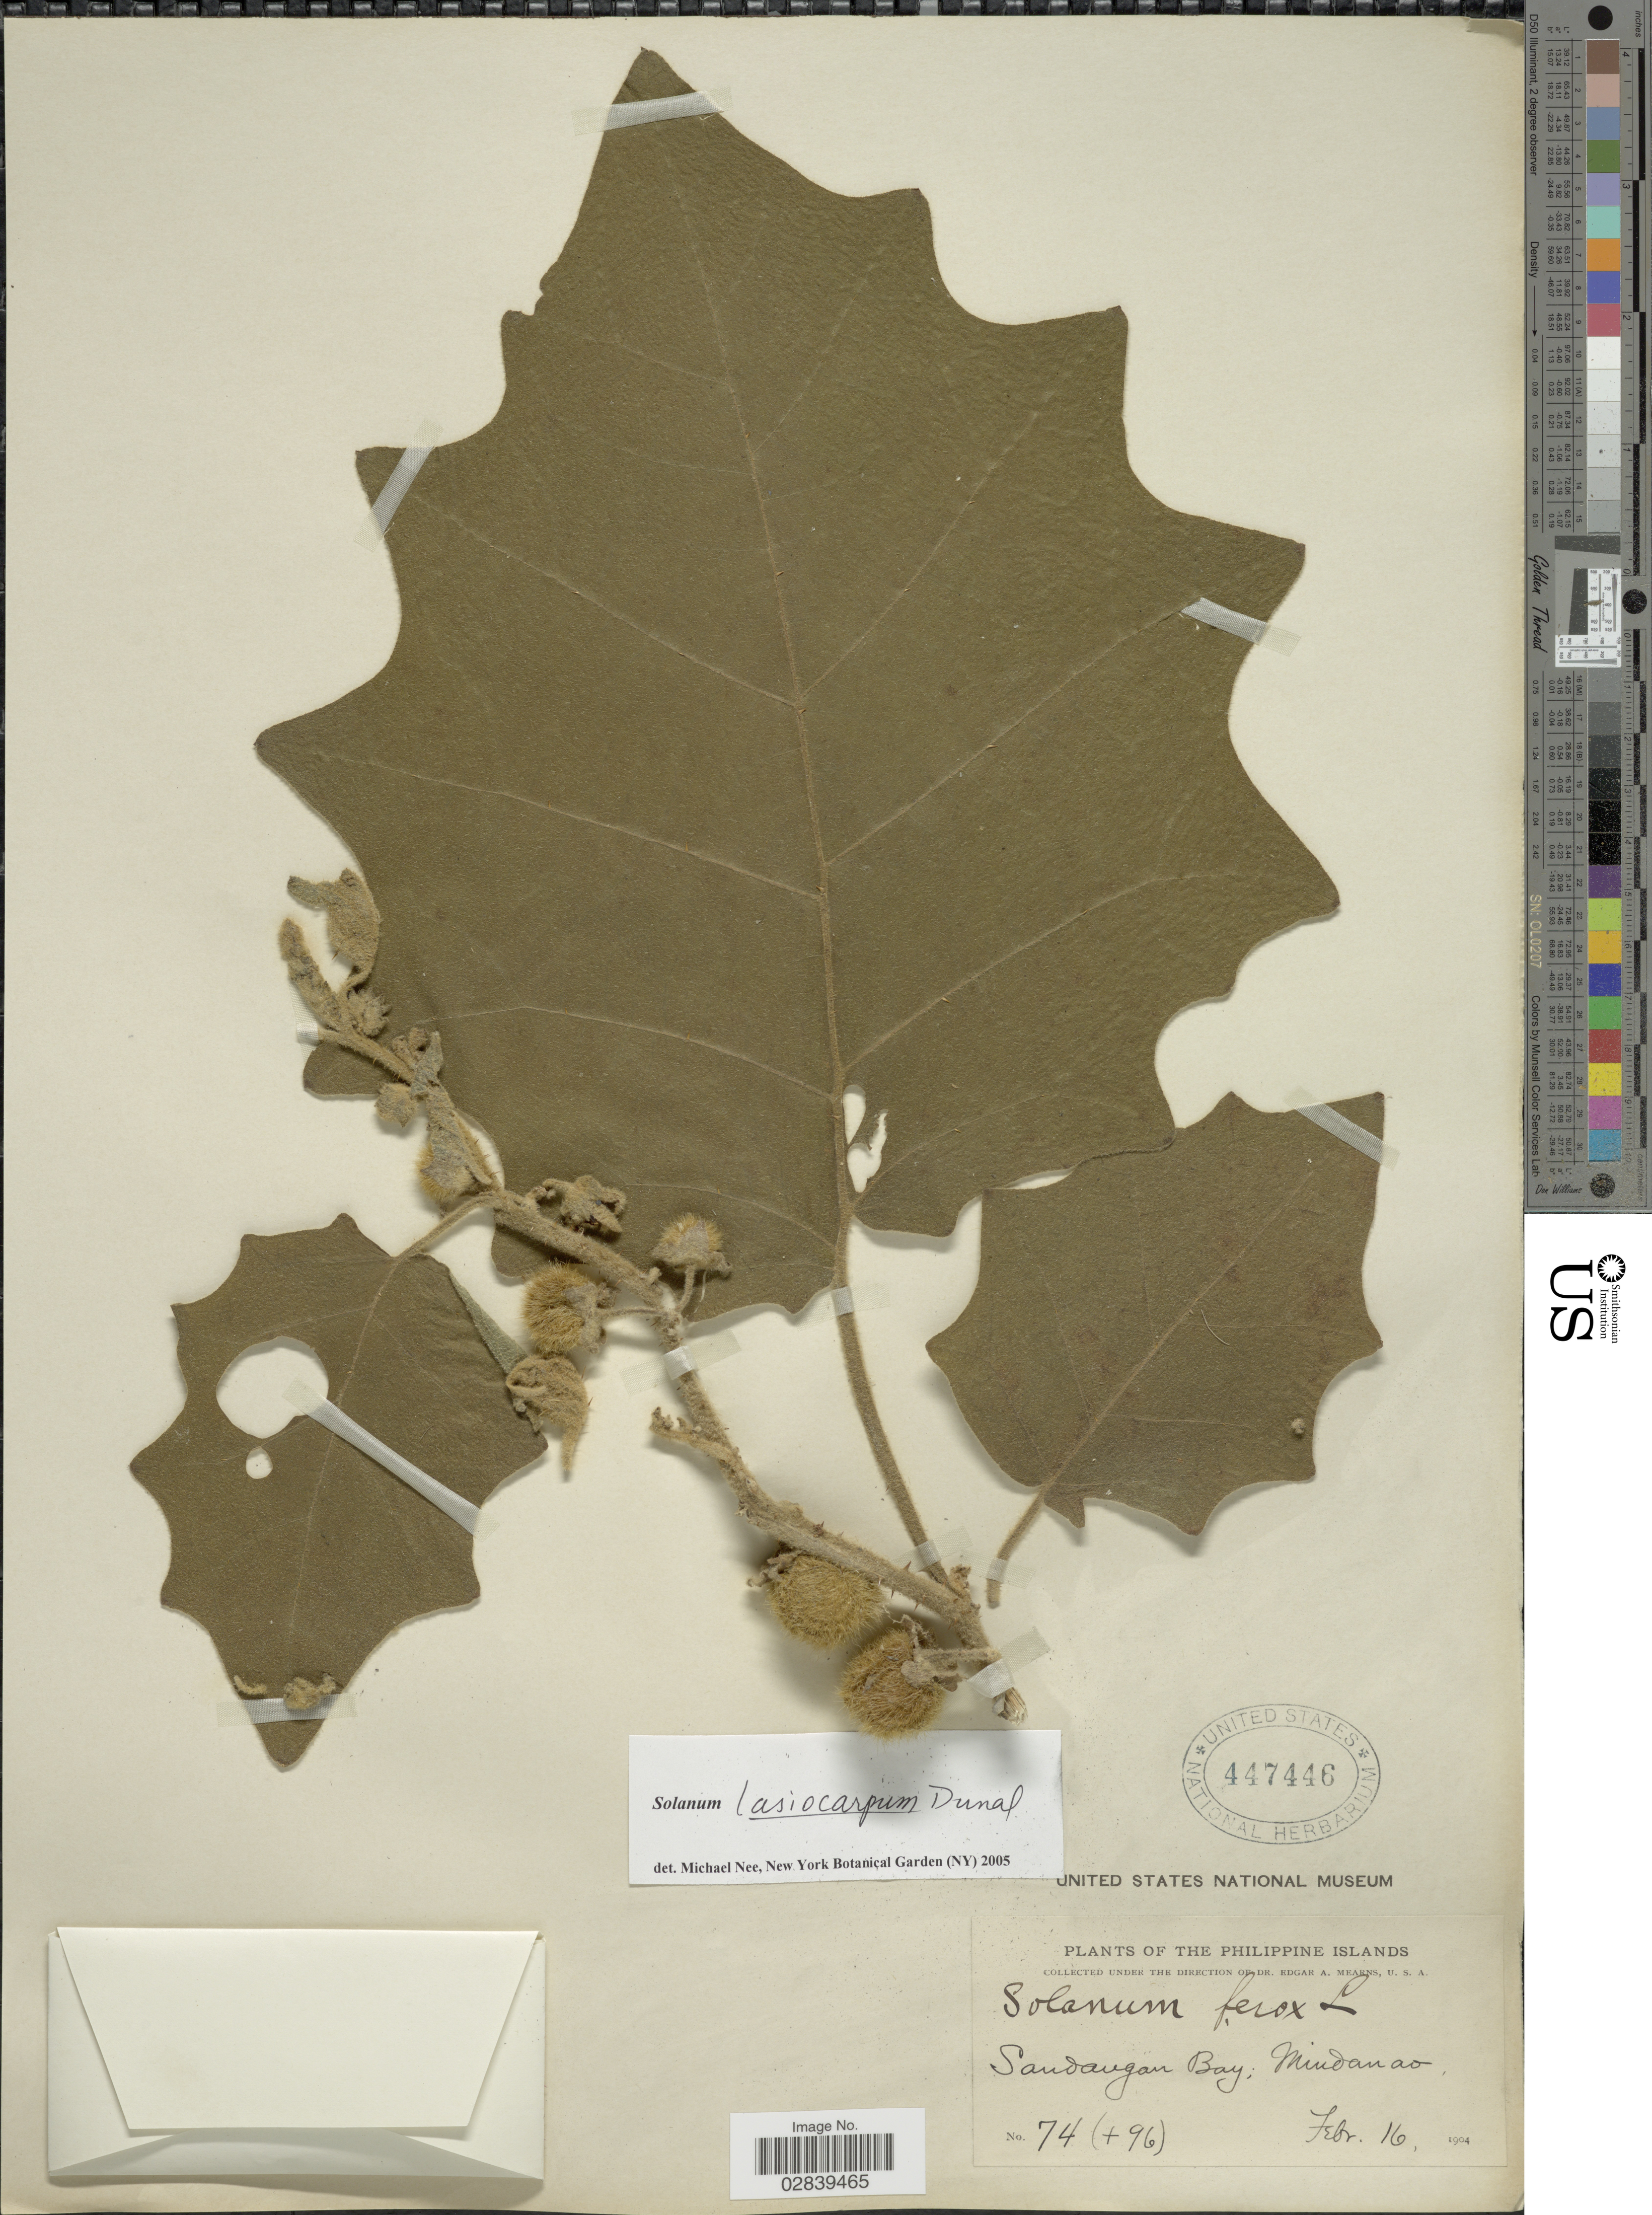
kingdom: Plantae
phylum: Tracheophyta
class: Magnoliopsida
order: Solanales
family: Solanaceae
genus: Solanum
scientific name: Solanum lasiocarpum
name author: Dunal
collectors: E. A. Mearns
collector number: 74(+96)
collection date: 1904-02-16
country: Philippines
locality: Sandangan Bay; Mindanao.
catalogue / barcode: US 447446